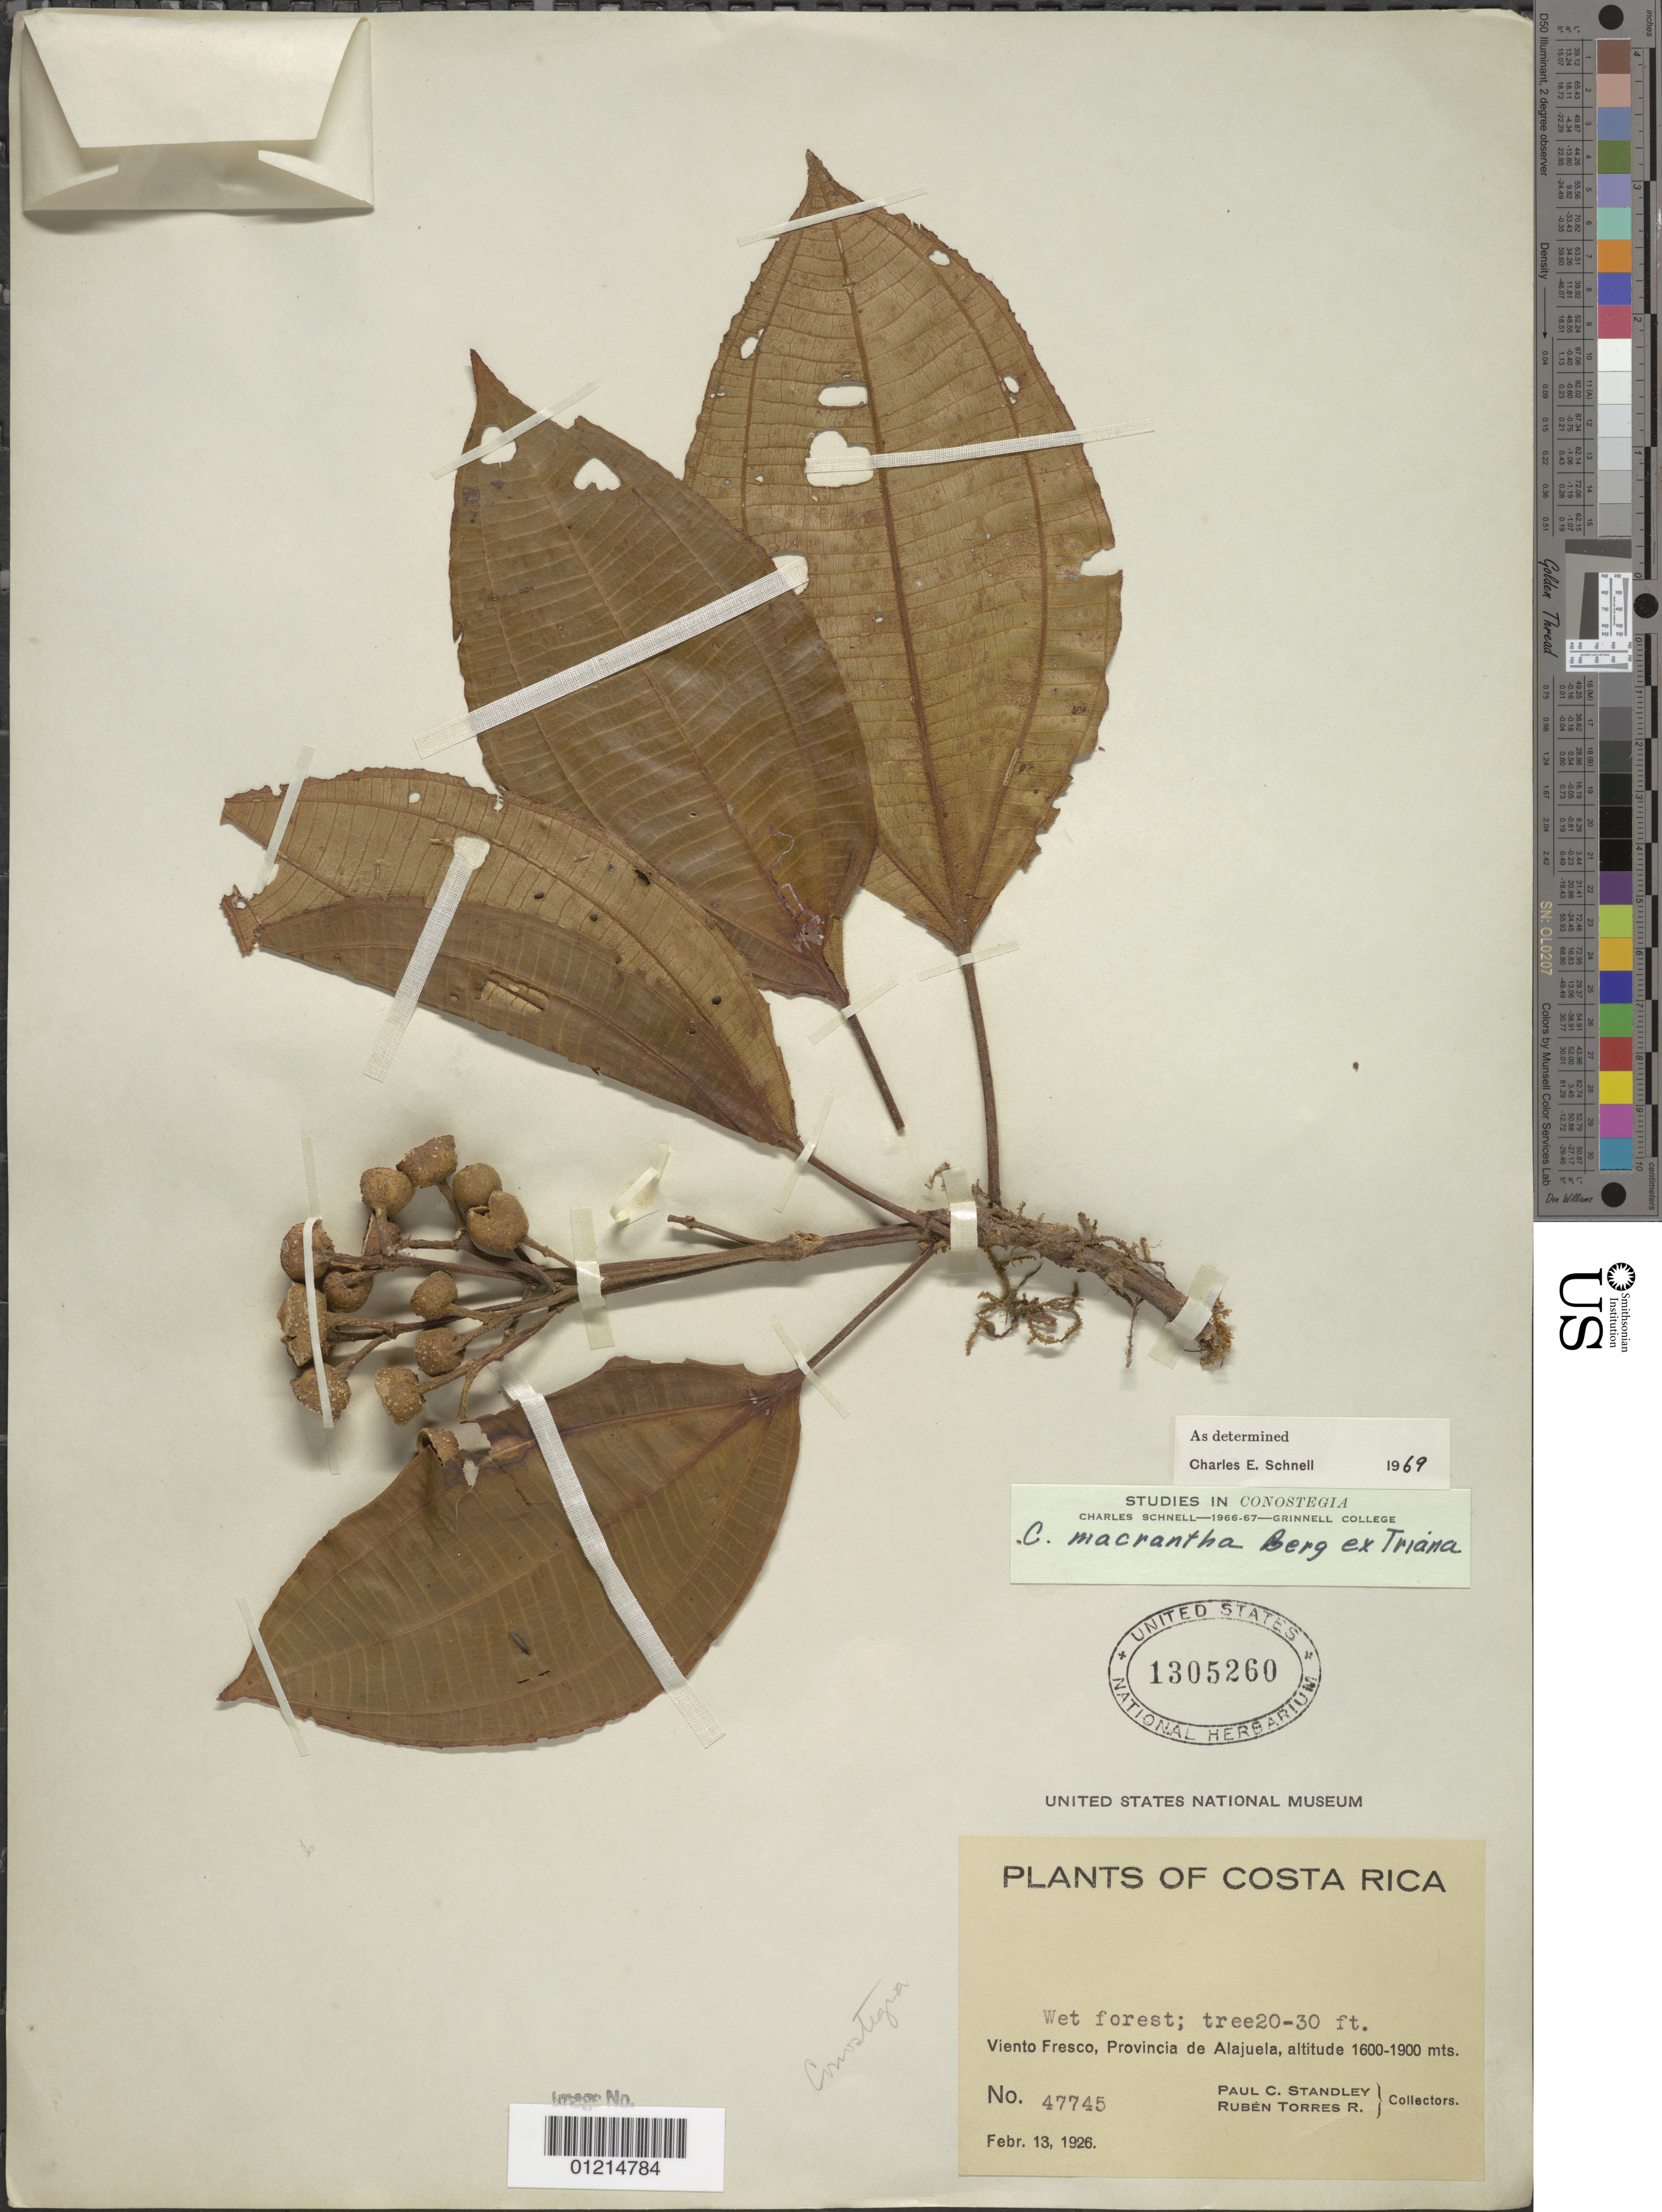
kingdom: Plantae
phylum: Tracheophyta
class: Magnoliopsida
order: Myrtales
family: Melastomataceae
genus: Conostegia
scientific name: Conostegia macrantha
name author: O. Berg ex Triana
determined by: Schnell, C. E.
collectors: P. C. Standley & R. Torres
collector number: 47745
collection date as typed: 13 Feb 1926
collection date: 1926-02-13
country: Costa Rica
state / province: Alajuela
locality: Viento Fresco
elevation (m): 1600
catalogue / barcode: US 1305260